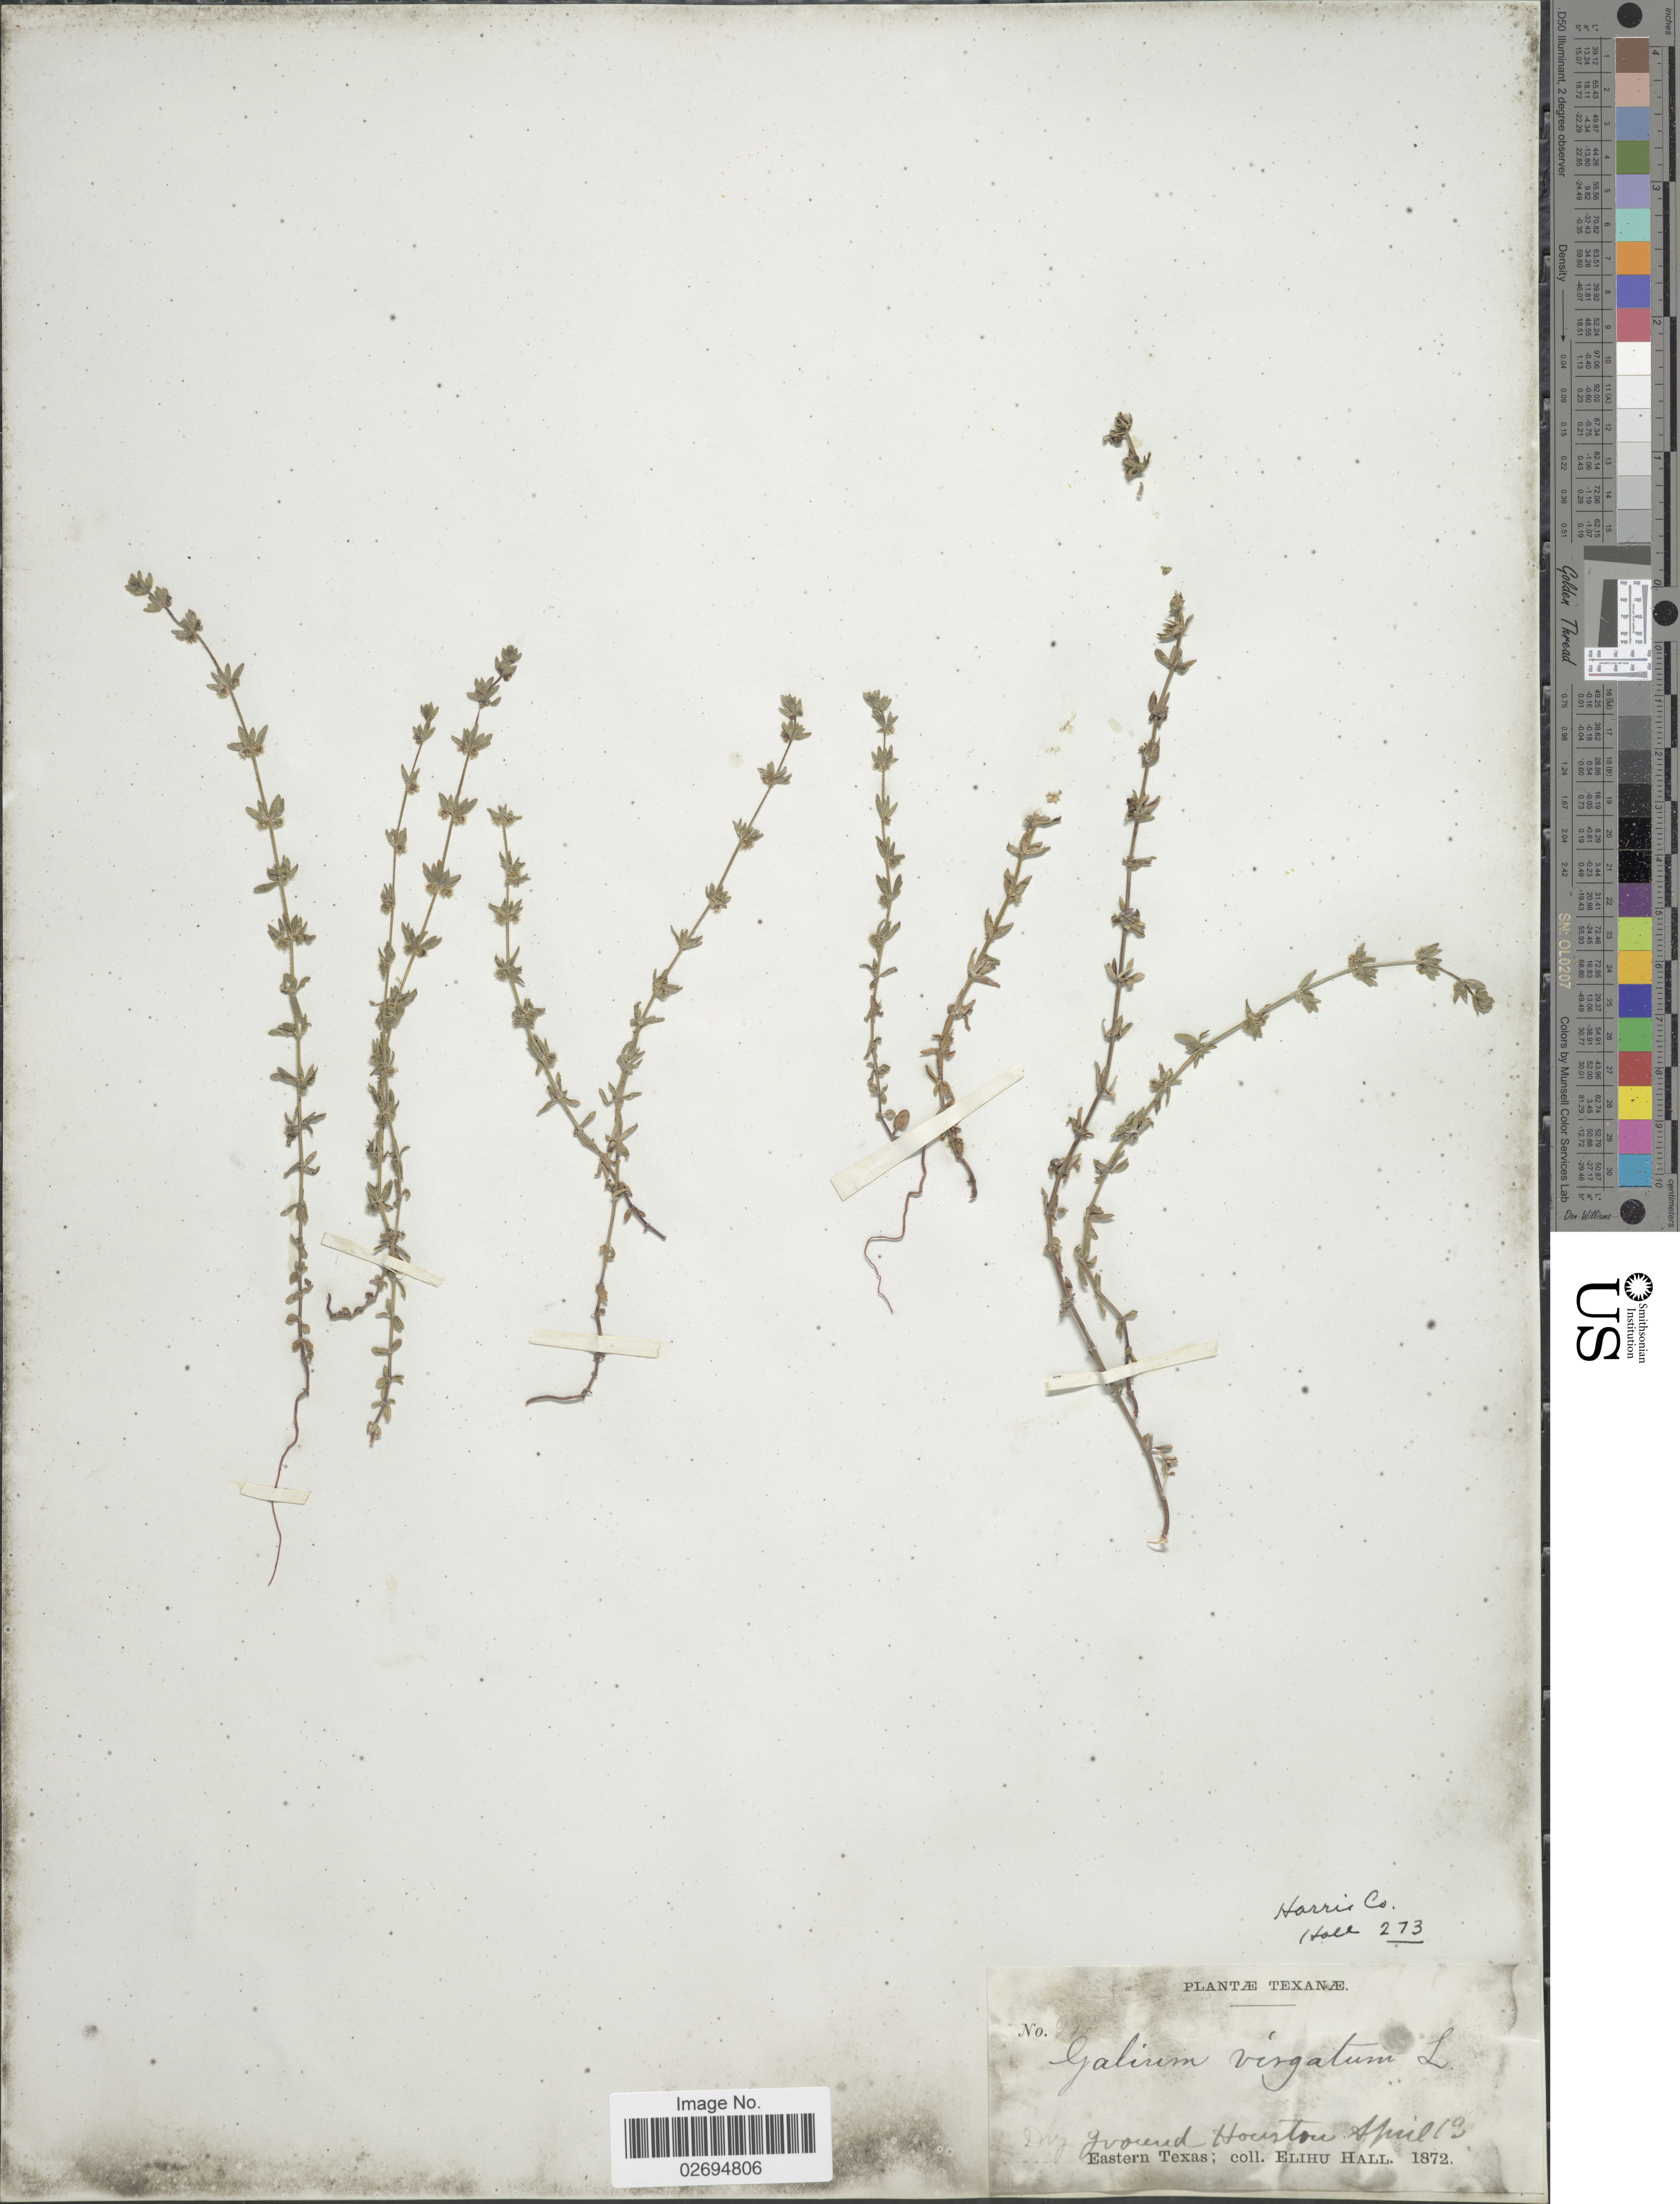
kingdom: Plantae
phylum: Tracheophyta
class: Magnoliopsida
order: Gentianales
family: Rubiaceae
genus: Galium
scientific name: Galium virgatum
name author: Nutt.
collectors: E. Hall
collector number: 277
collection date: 1872-04-13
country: United States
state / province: Texas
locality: Dry ground Houston, Eastern Texas, Harris Co